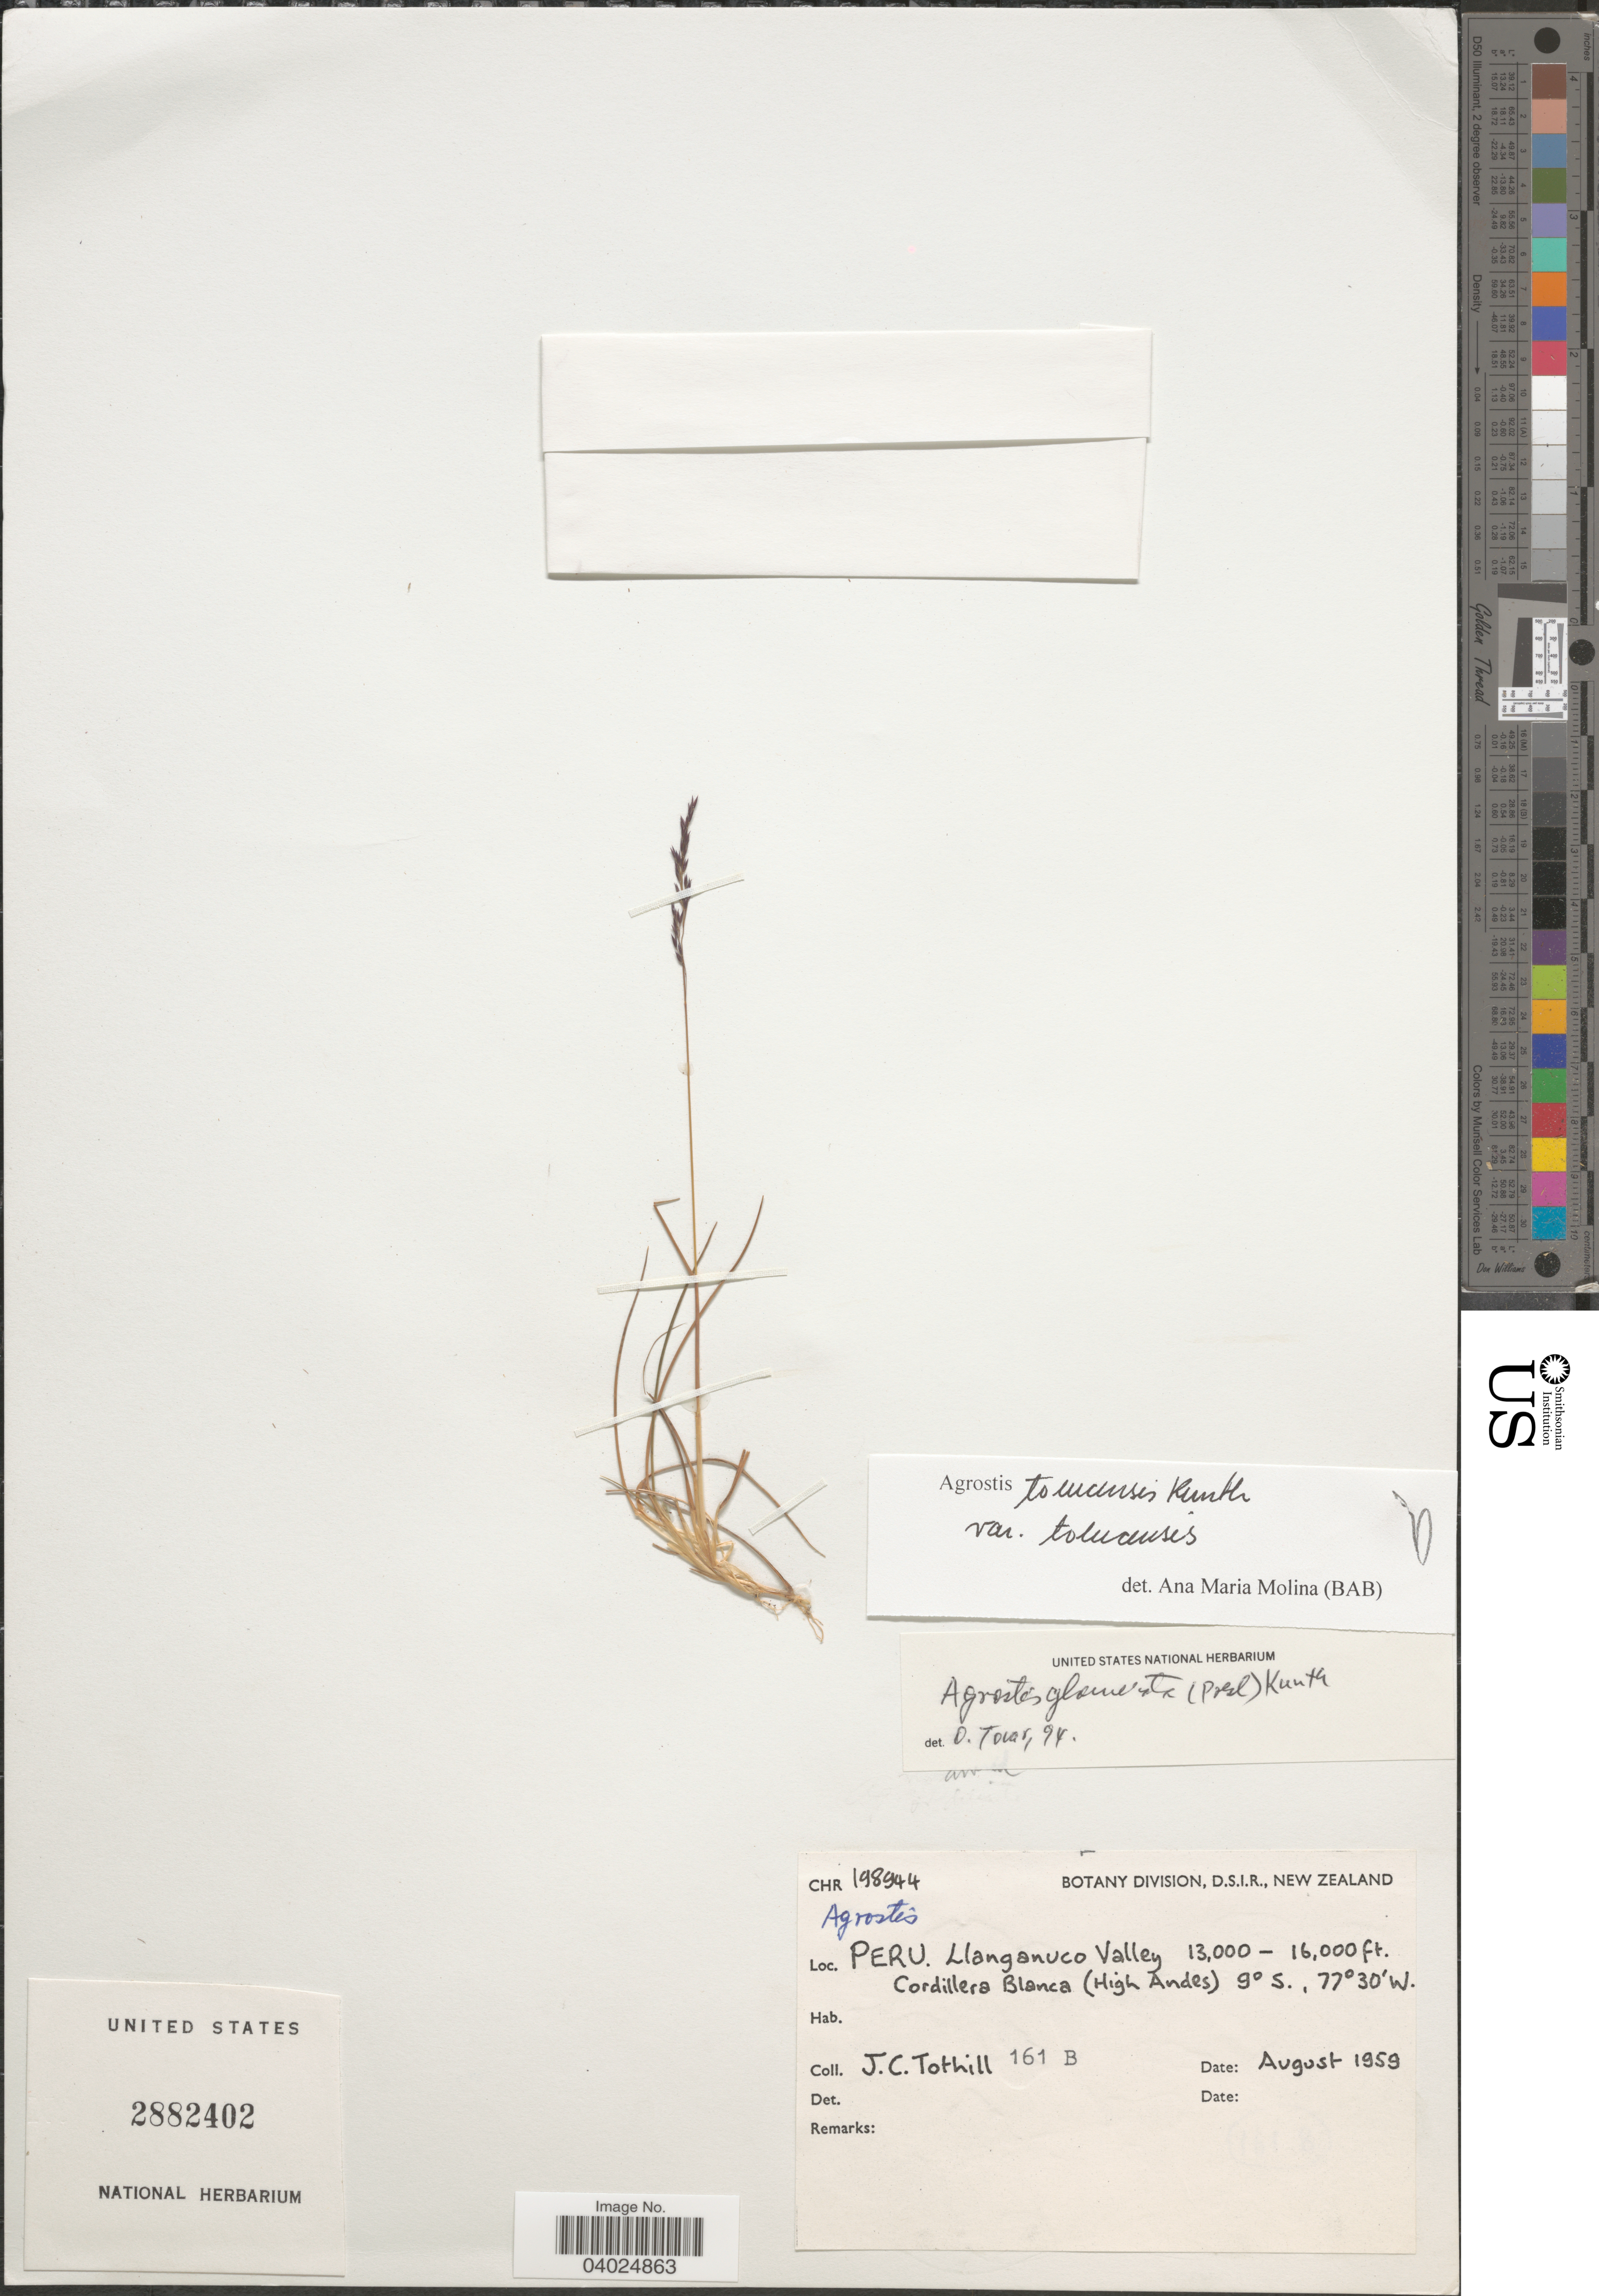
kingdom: Plantae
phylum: Tracheophyta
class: Liliopsida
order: Poales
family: Poaceae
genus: Agrostis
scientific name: Agrostis tolucensis Kunth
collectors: J. C. Tothill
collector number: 161 B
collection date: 1959-08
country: Peru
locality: Llanganuco Valley. Cordillera Blanca (High Andes).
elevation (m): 3962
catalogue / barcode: US 2882402